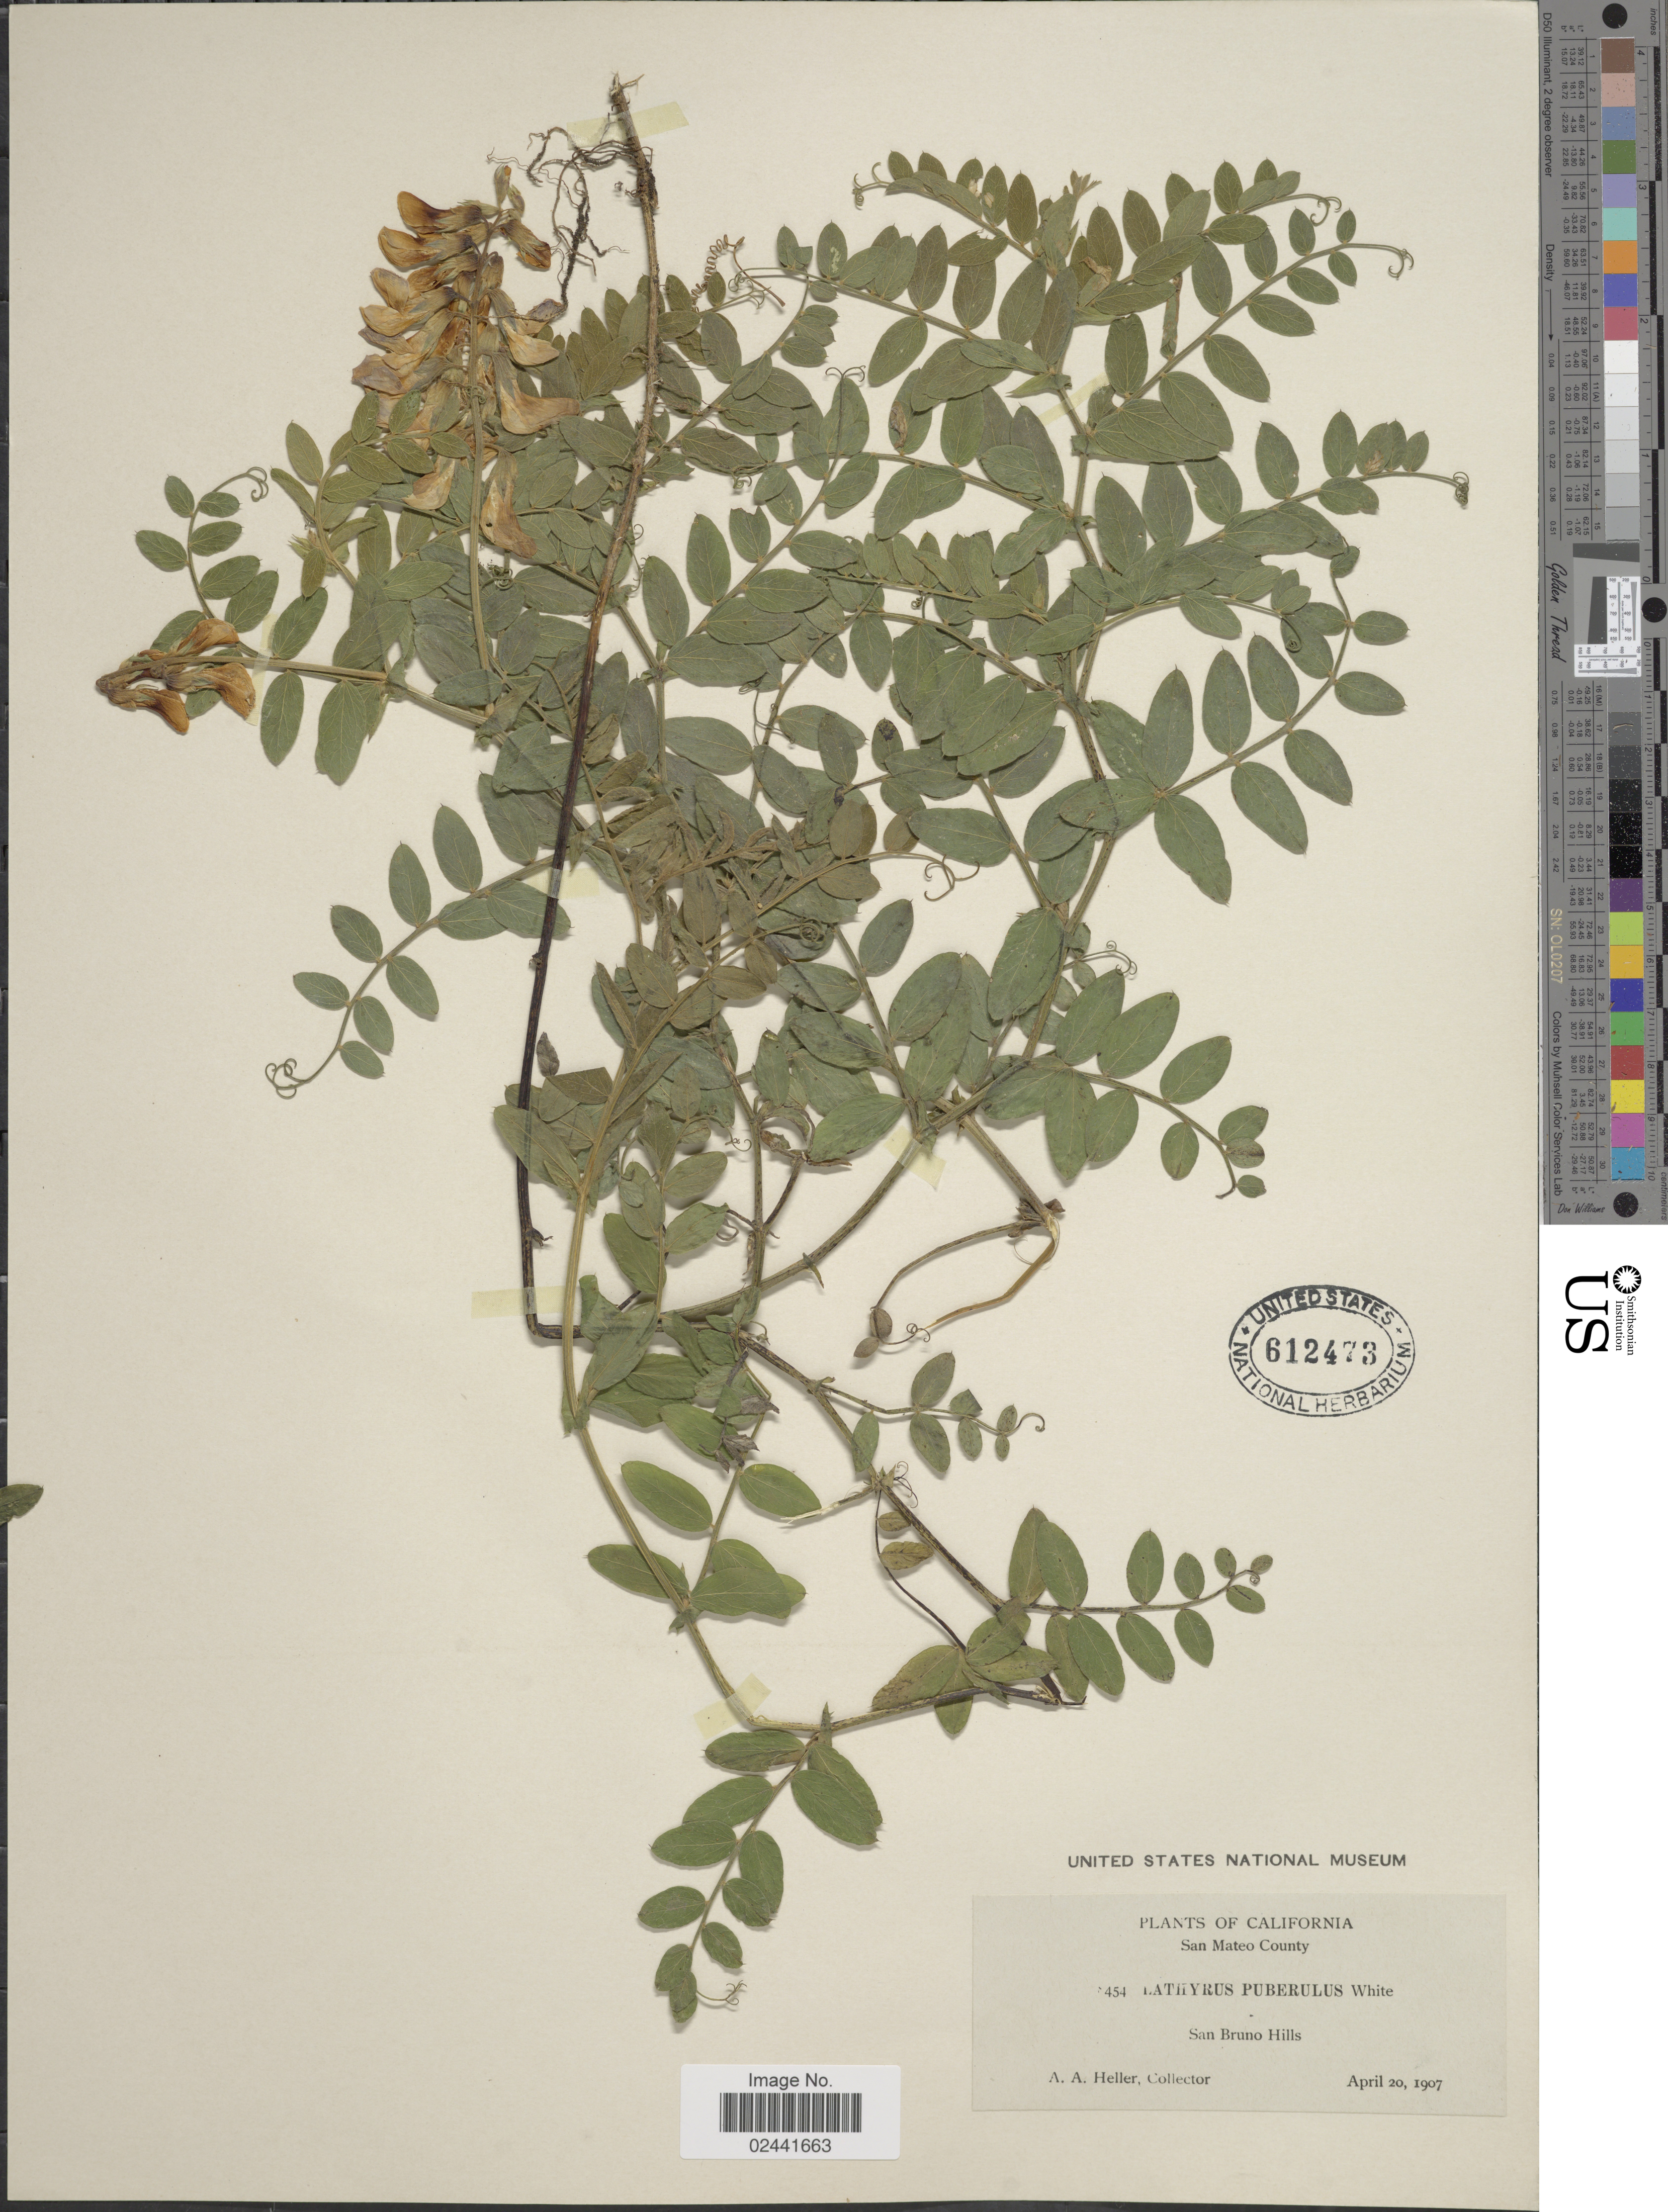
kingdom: Plantae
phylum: Tracheophyta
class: Magnoliopsida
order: Fabales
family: Fabaceae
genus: Lathyrus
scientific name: Lathyrus quercetorum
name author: A. Heller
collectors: A. A. Heller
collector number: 454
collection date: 1907-04-20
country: United States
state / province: California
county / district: San Mateo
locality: San Mateo County, San Bruno Hills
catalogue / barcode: US 612473